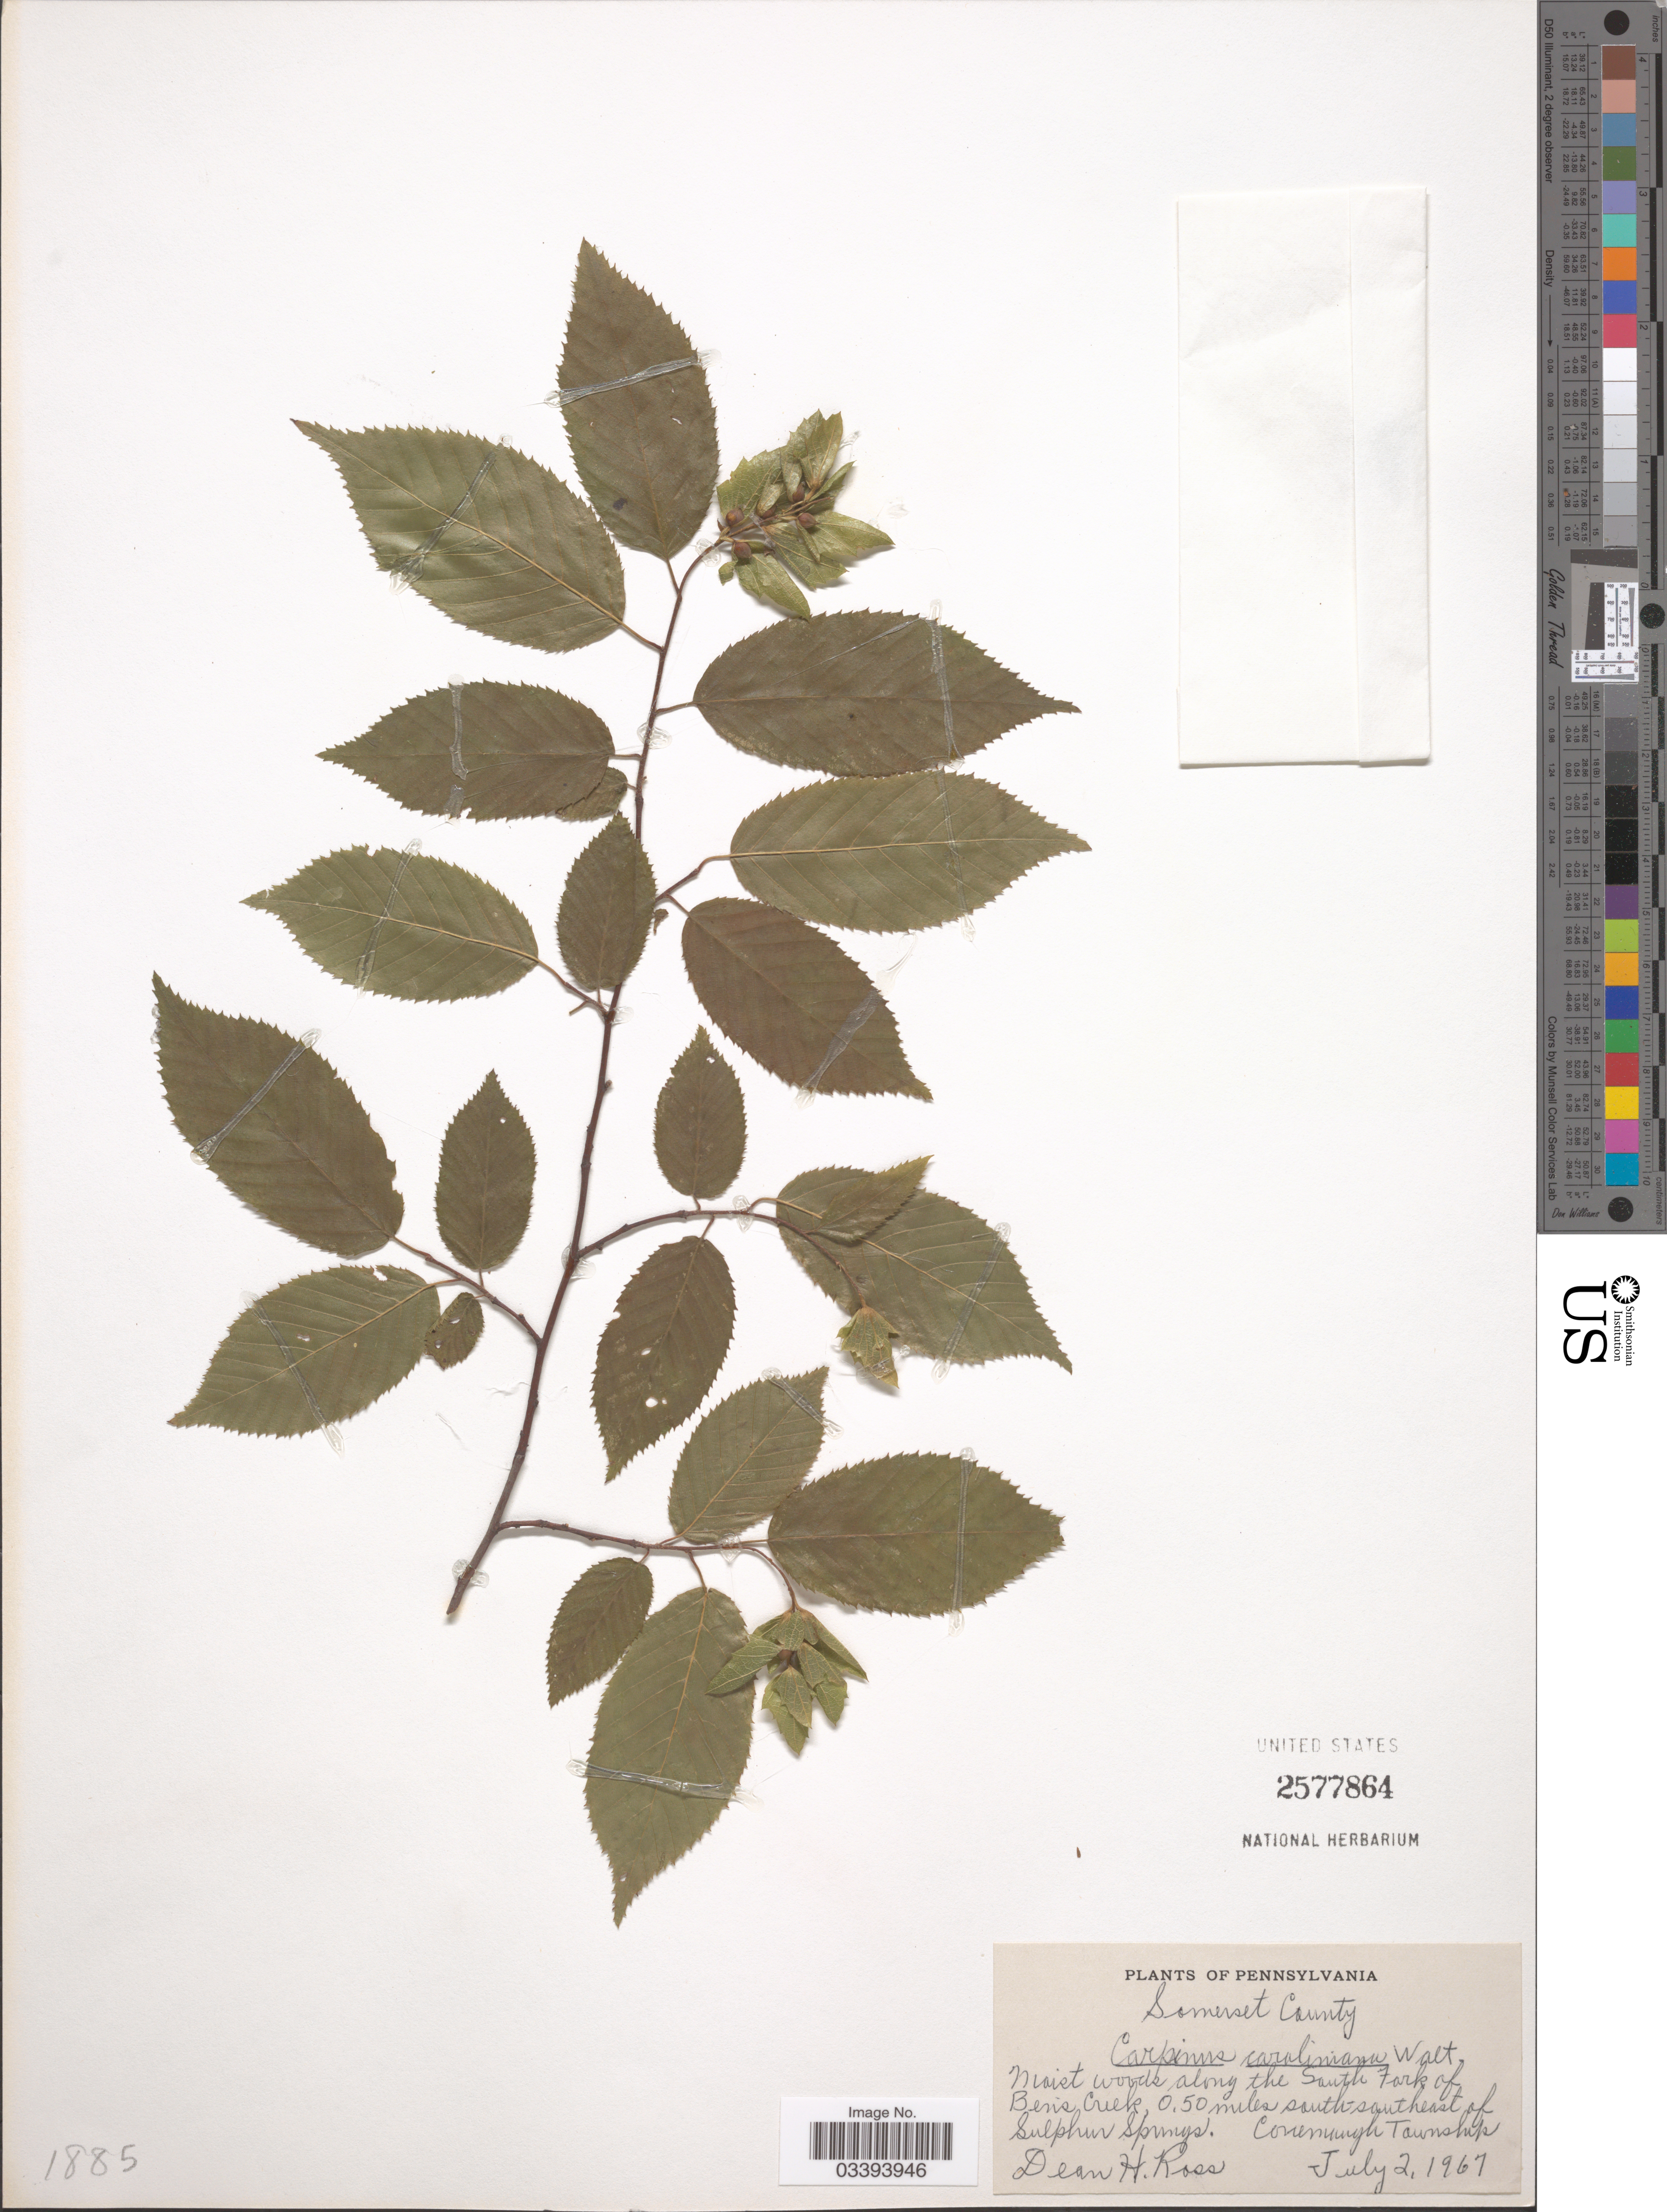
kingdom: Plantae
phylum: Tracheophyta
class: Magnoliopsida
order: Fagales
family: Betulaceae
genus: Carpinus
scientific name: Carpinus caroliniana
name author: Walter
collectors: D. Ross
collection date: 1967-07-02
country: United States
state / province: Pennsylvania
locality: Somerset County. Along the South Fork of Ben's Creek, 0.50 miles south-southeast of Sulphur Springs. Conemaugh Township.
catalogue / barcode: US 2577864